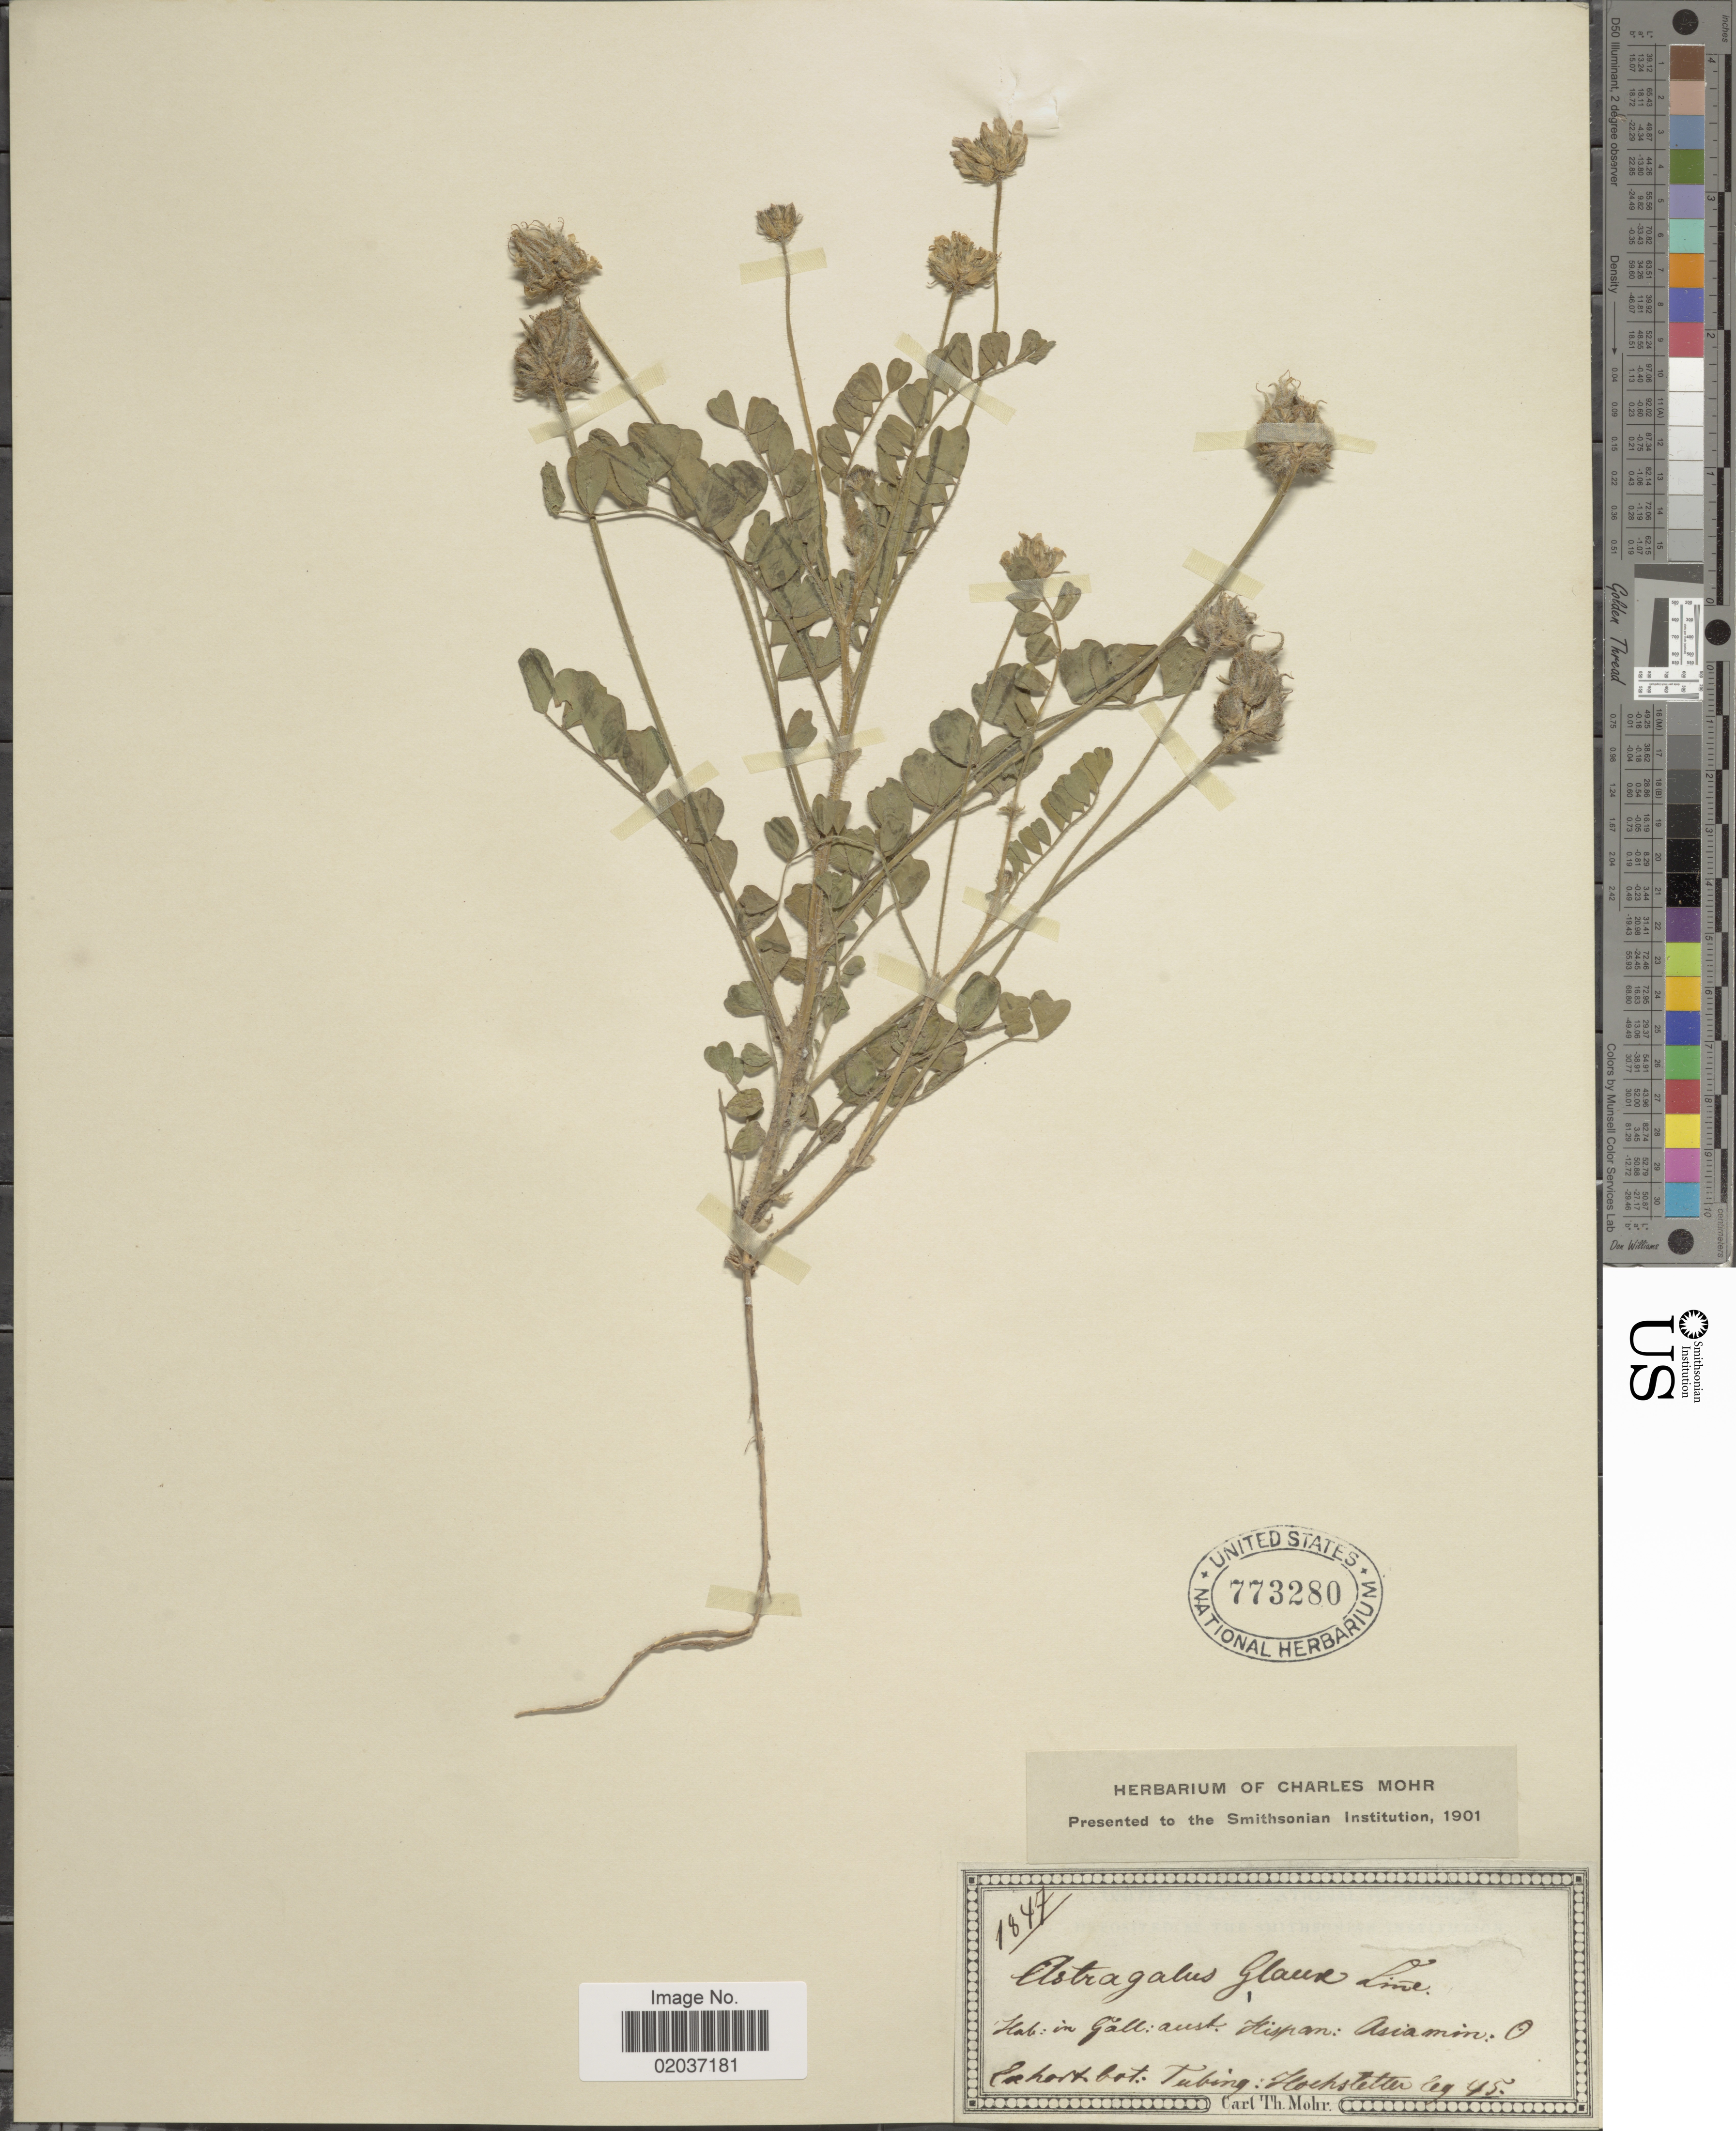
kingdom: Plantae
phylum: Tracheophyta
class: Magnoliopsida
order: Fabales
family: Fabaceae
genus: Astragalus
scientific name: Astragalus glaux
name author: L.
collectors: -. Hochstetter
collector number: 45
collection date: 1847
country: France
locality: Gall.: Aust. Hispan: Asiamon: O. [interpreted] Tuning.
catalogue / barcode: US 773280